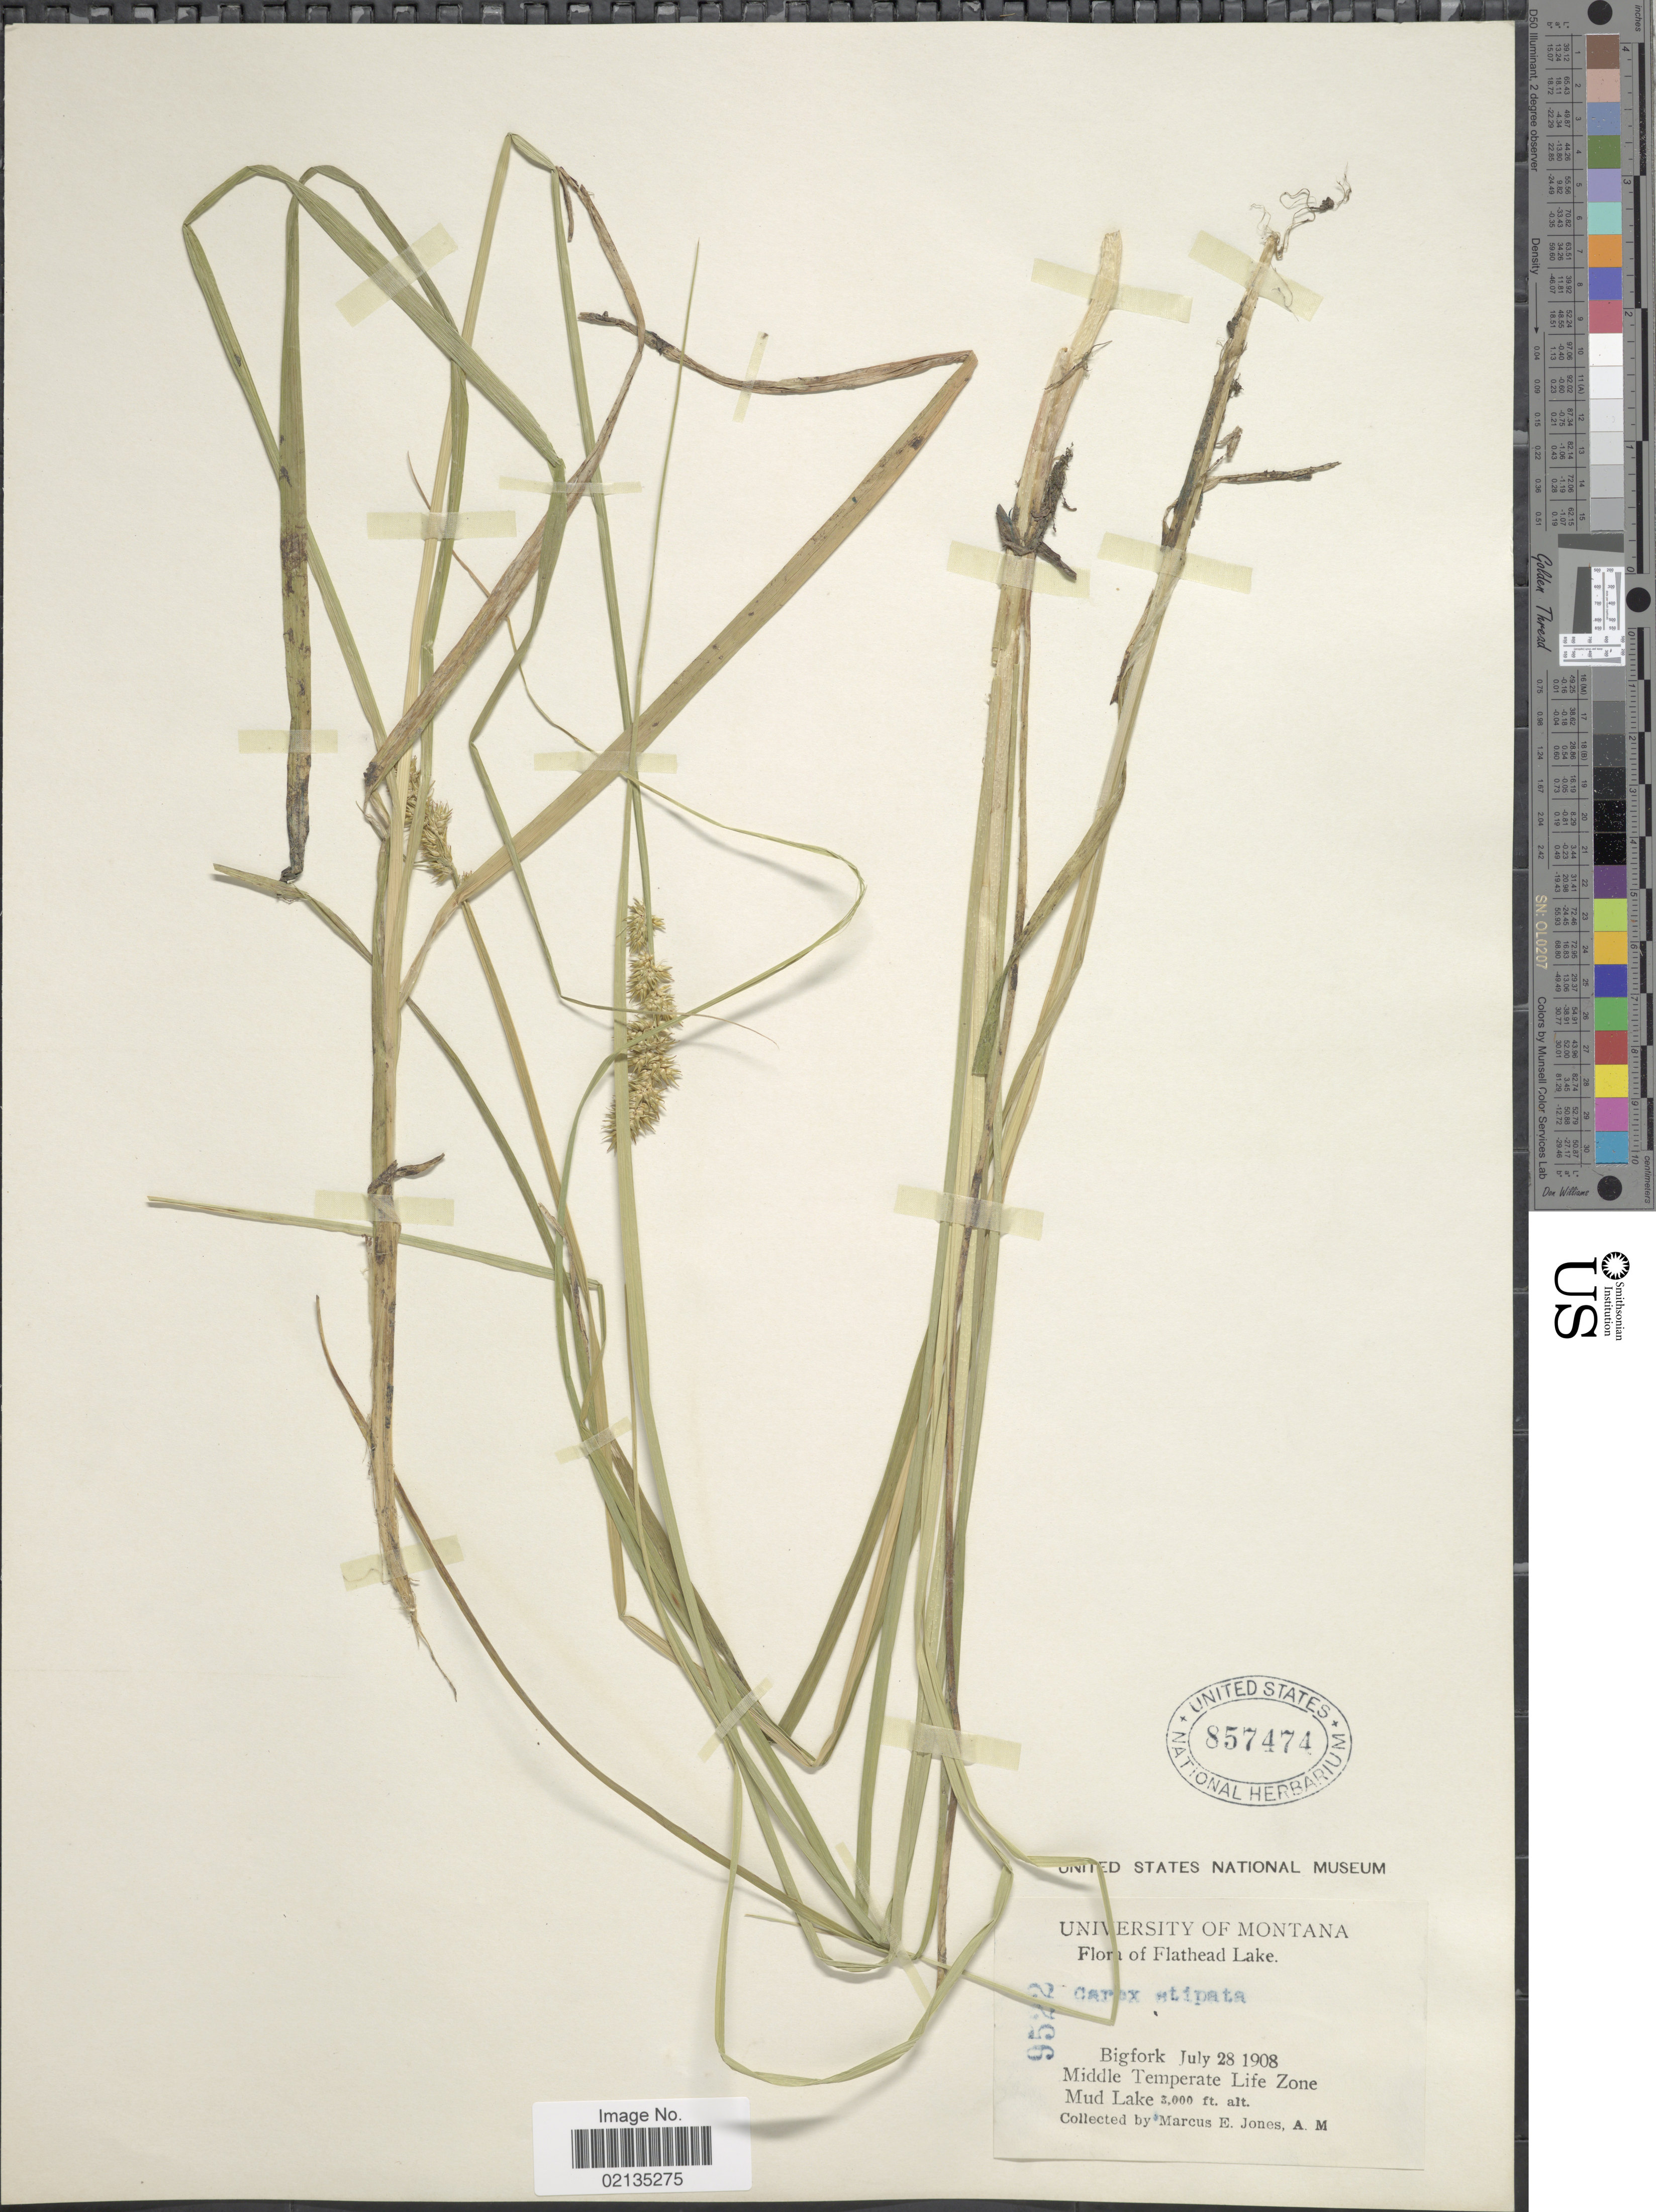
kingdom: Plantae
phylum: Tracheophyta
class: Liliopsida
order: Poales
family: Cyperaceae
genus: Carex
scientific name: Carex stipata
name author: Muhl. ex Willd.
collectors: M. E. Jones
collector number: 9522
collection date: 1908-07-28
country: United States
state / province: Montana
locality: Montana, Middle Temperate Life Zone. Mud Lake.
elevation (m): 914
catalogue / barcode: US 857474